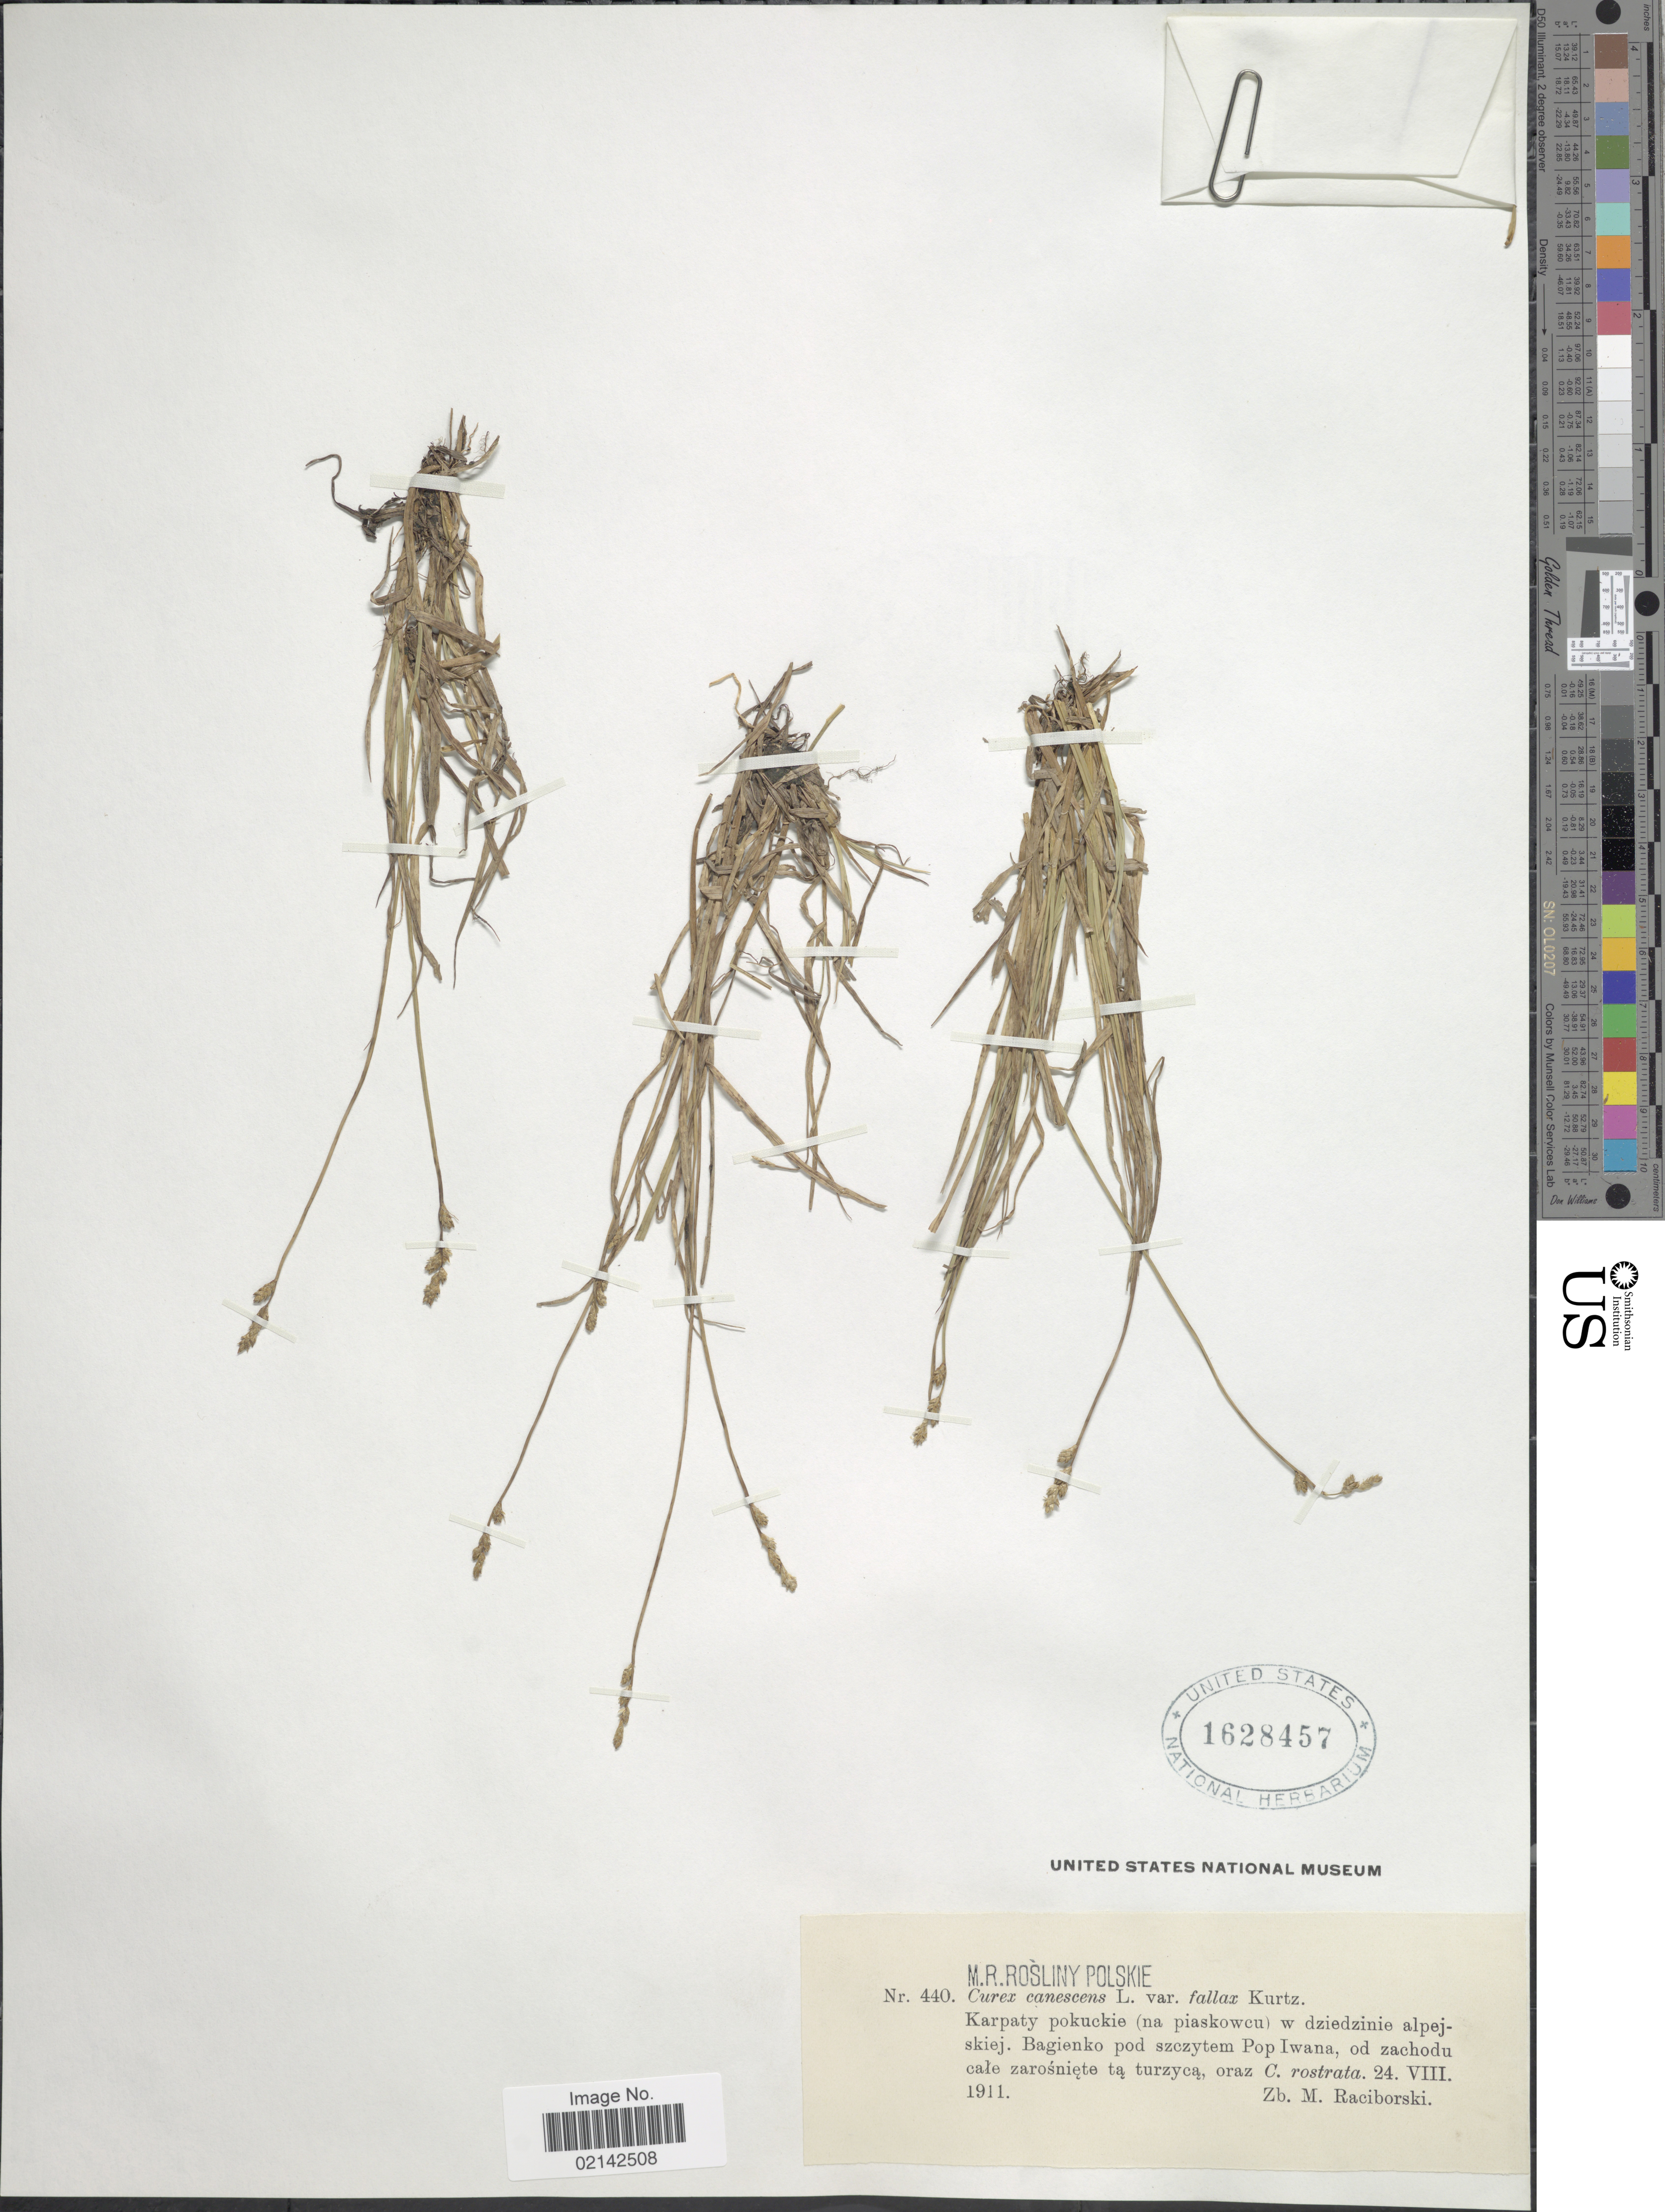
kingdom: Plantae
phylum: Tracheophyta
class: Liliopsida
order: Poales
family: Cyperaceae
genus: Carex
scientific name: Carex canescens var. canescens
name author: L.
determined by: Strong, Mark T., (BOT), Smithsonian Institution - National Museum of Natural History (UNITED STATES)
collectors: Z. Raciborski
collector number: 440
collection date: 1911-08-24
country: Poland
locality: Karpaty pokuckie w dziedzinie alpejskiej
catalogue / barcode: US 1628457